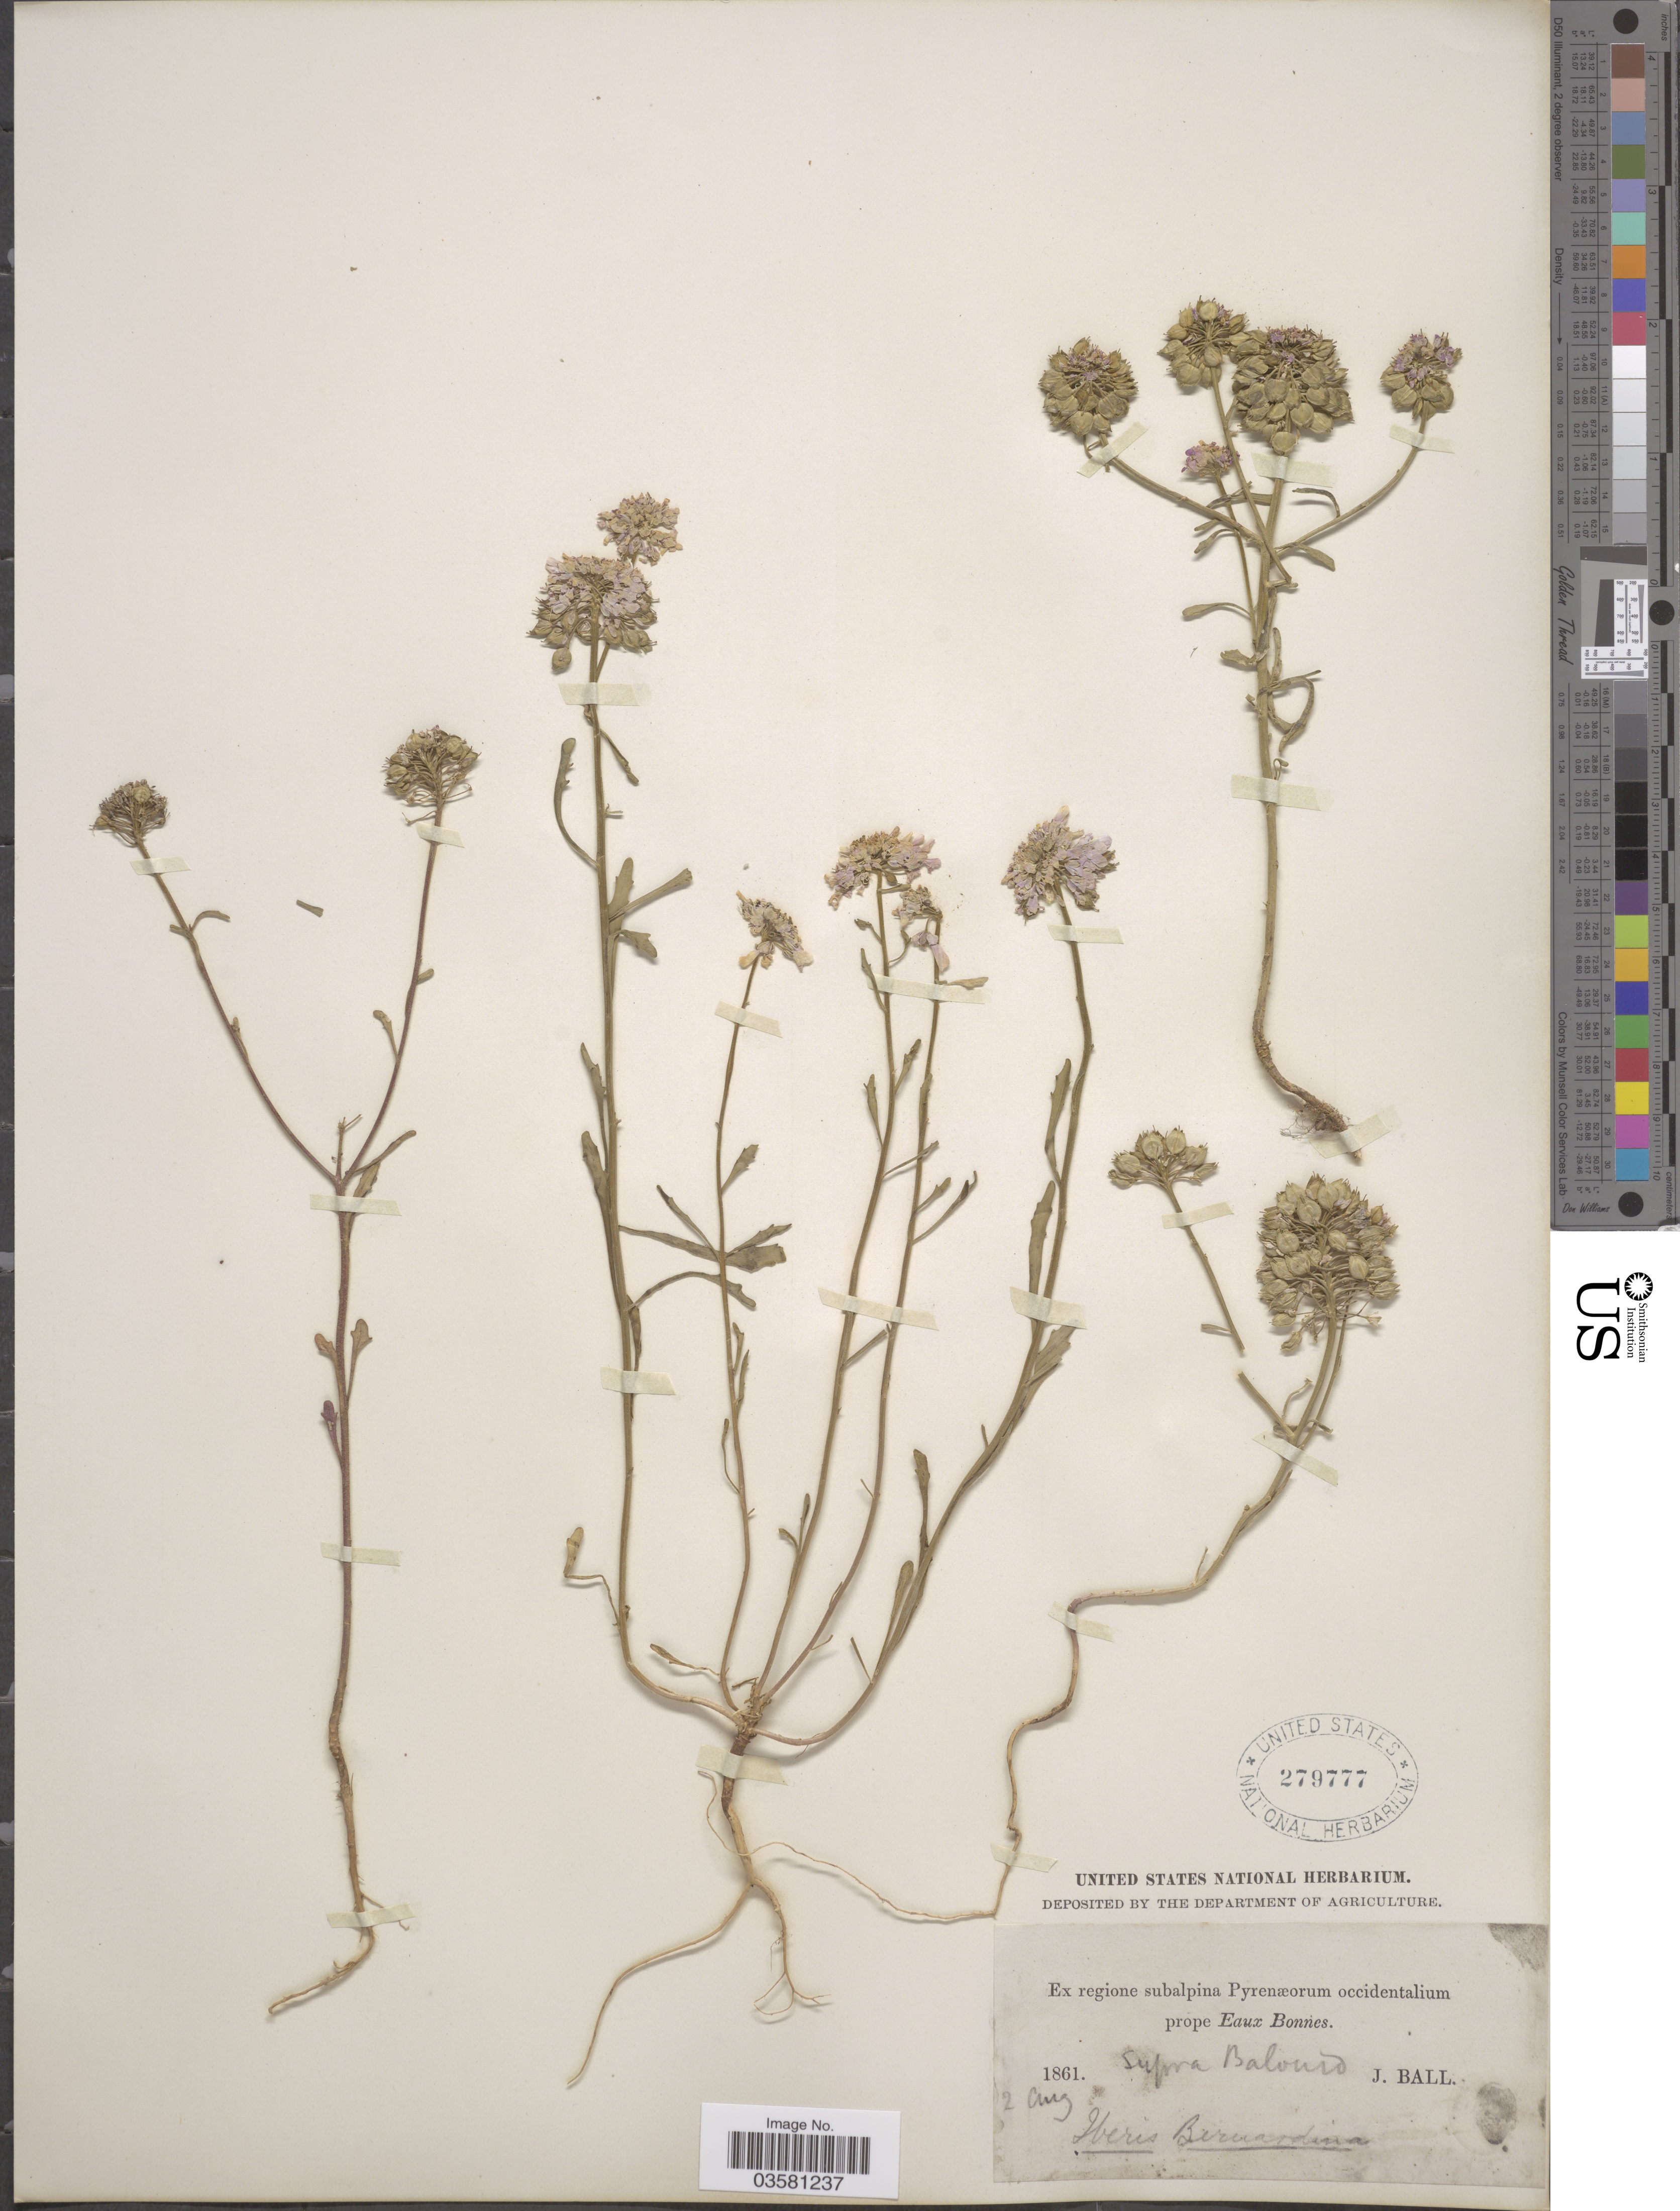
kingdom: Plantae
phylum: Tracheophyta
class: Magnoliopsida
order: Brassicales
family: Brassicaceae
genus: Iberis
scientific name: Iberis bernardiana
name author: Godr. & Gren.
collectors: J. Ball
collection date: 1861-08-02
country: France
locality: Ex regione subalpina Pyrenæorum occidentalium prope Eaux Bonnes. Supra Balourd.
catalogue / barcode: US 279777